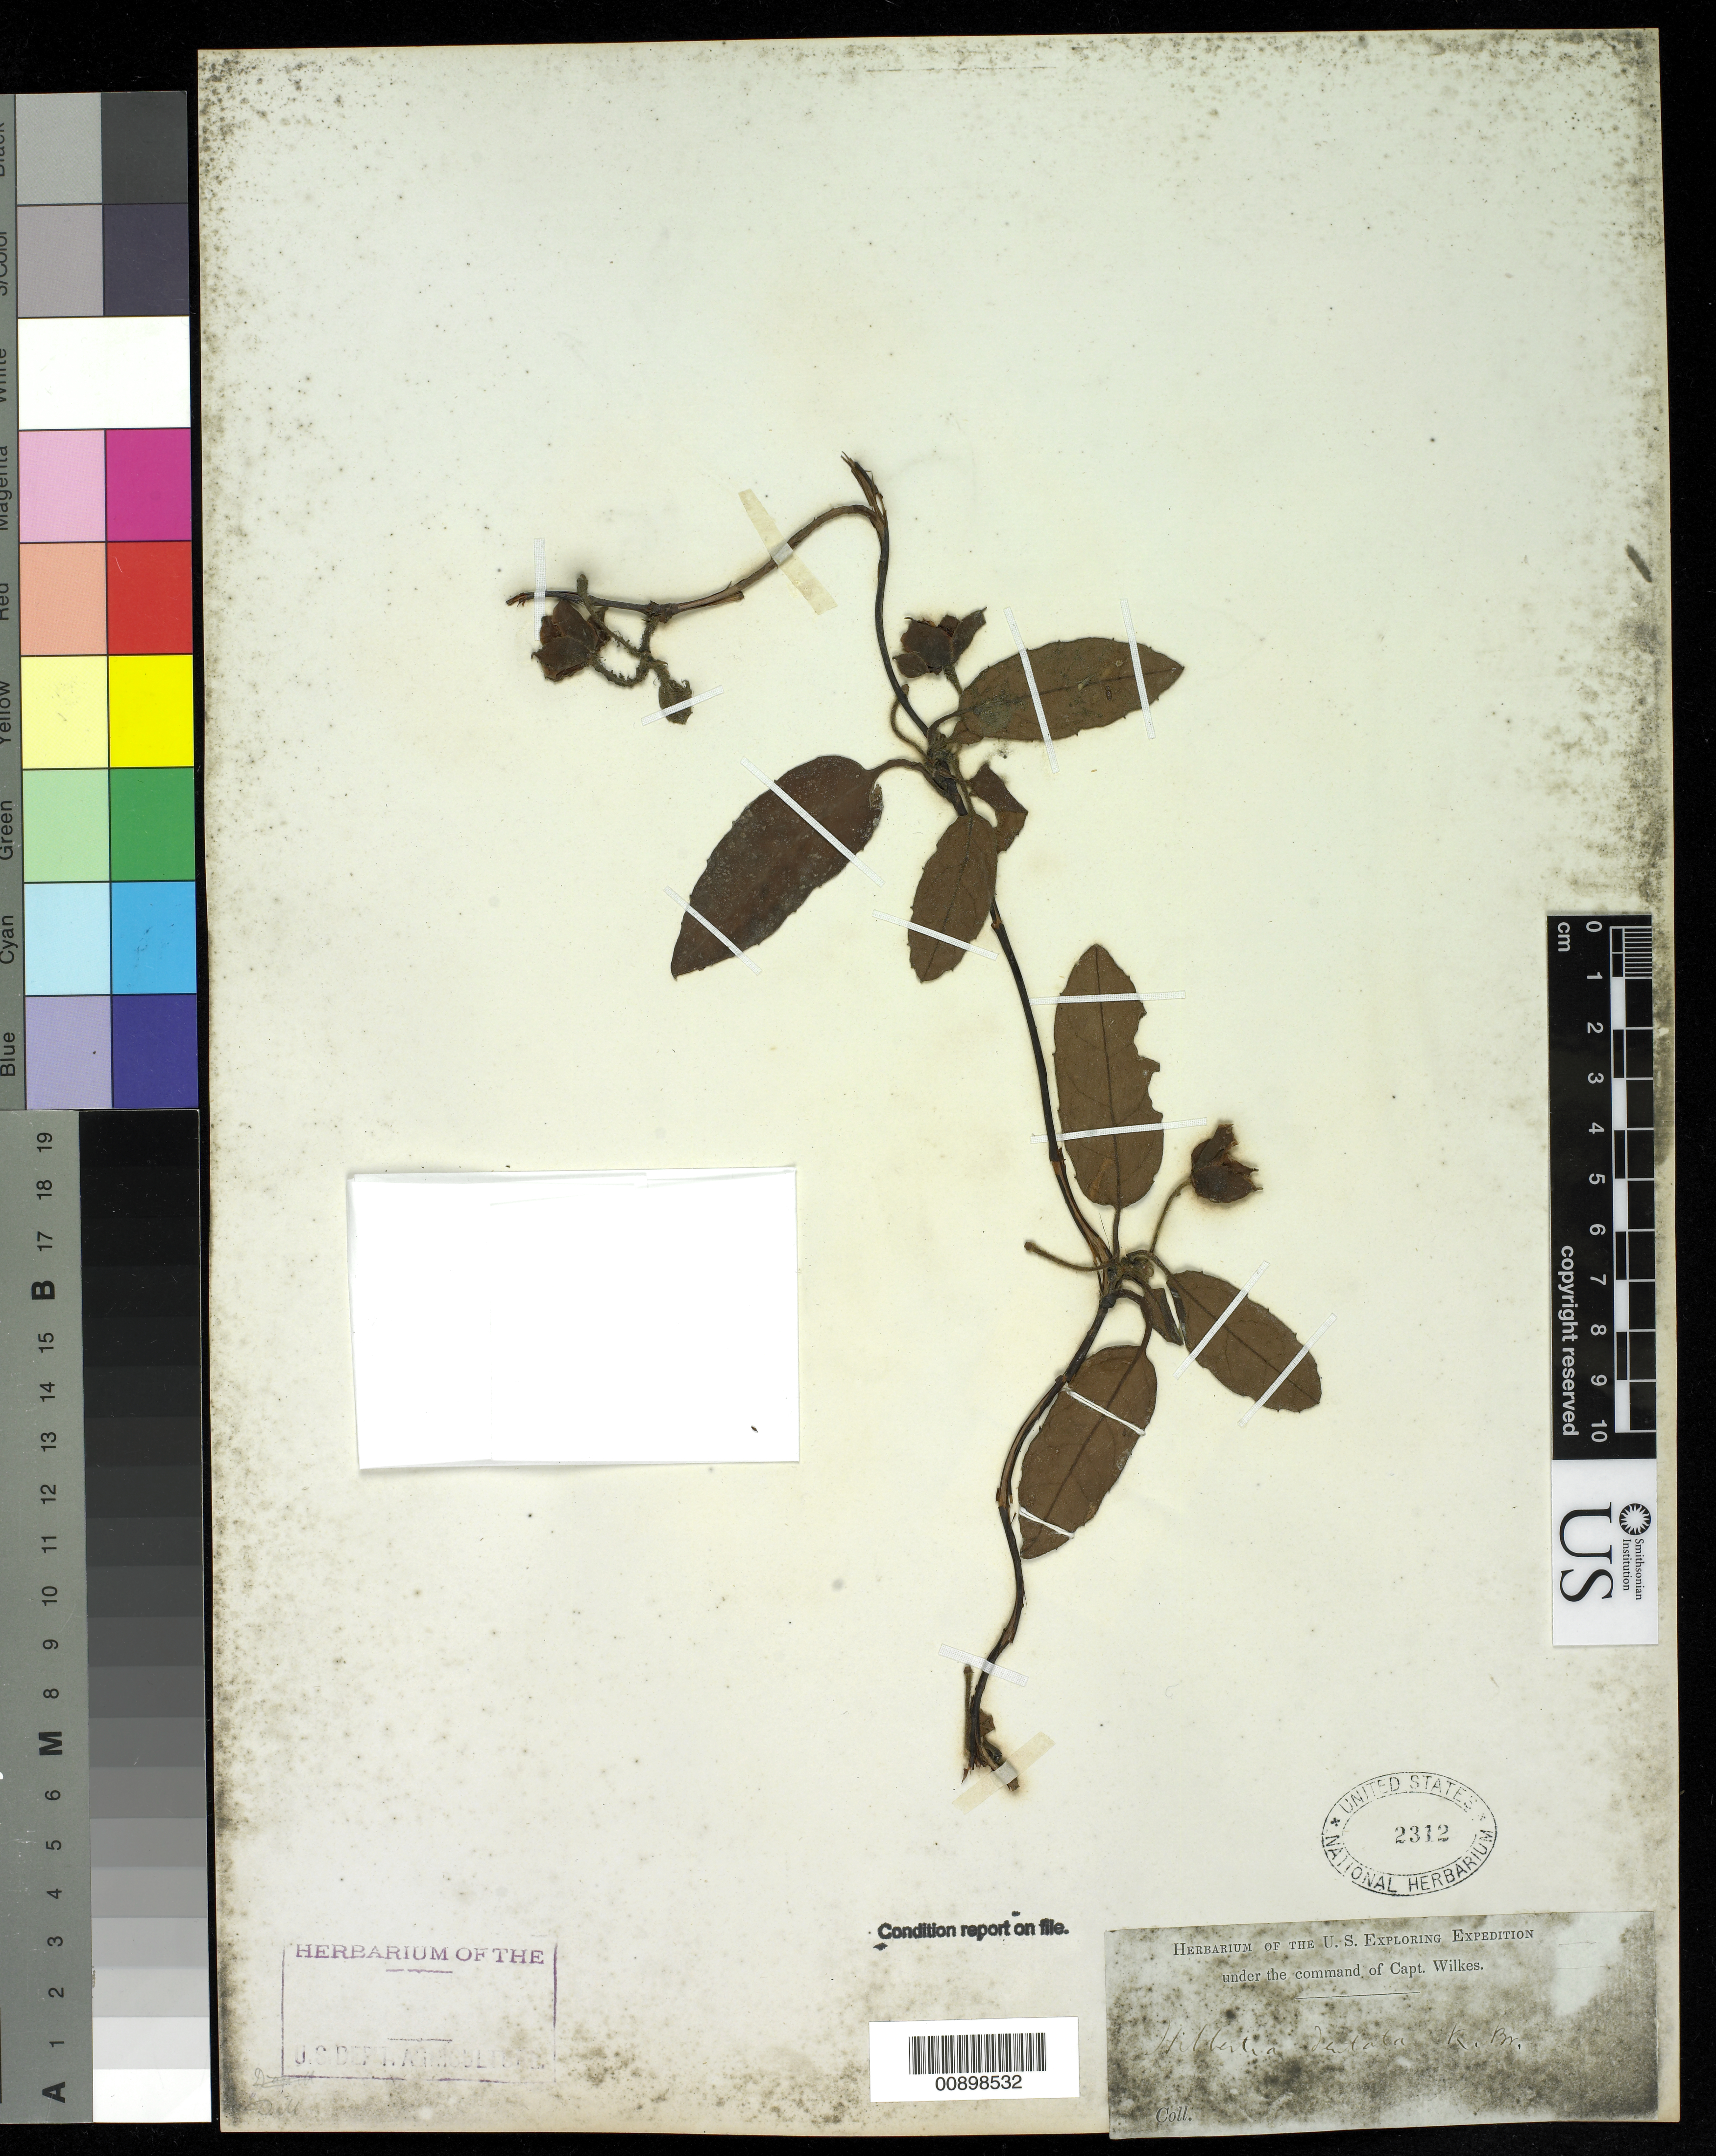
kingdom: Plantae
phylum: Tracheophyta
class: Magnoliopsida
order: Dilleniales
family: Dilleniaceae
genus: Hibbertia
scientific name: Hibbertia dentata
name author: R. Br. ex DC.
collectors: Wilkes Explor. Exped.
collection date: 1838/1842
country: Australia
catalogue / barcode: US 2312